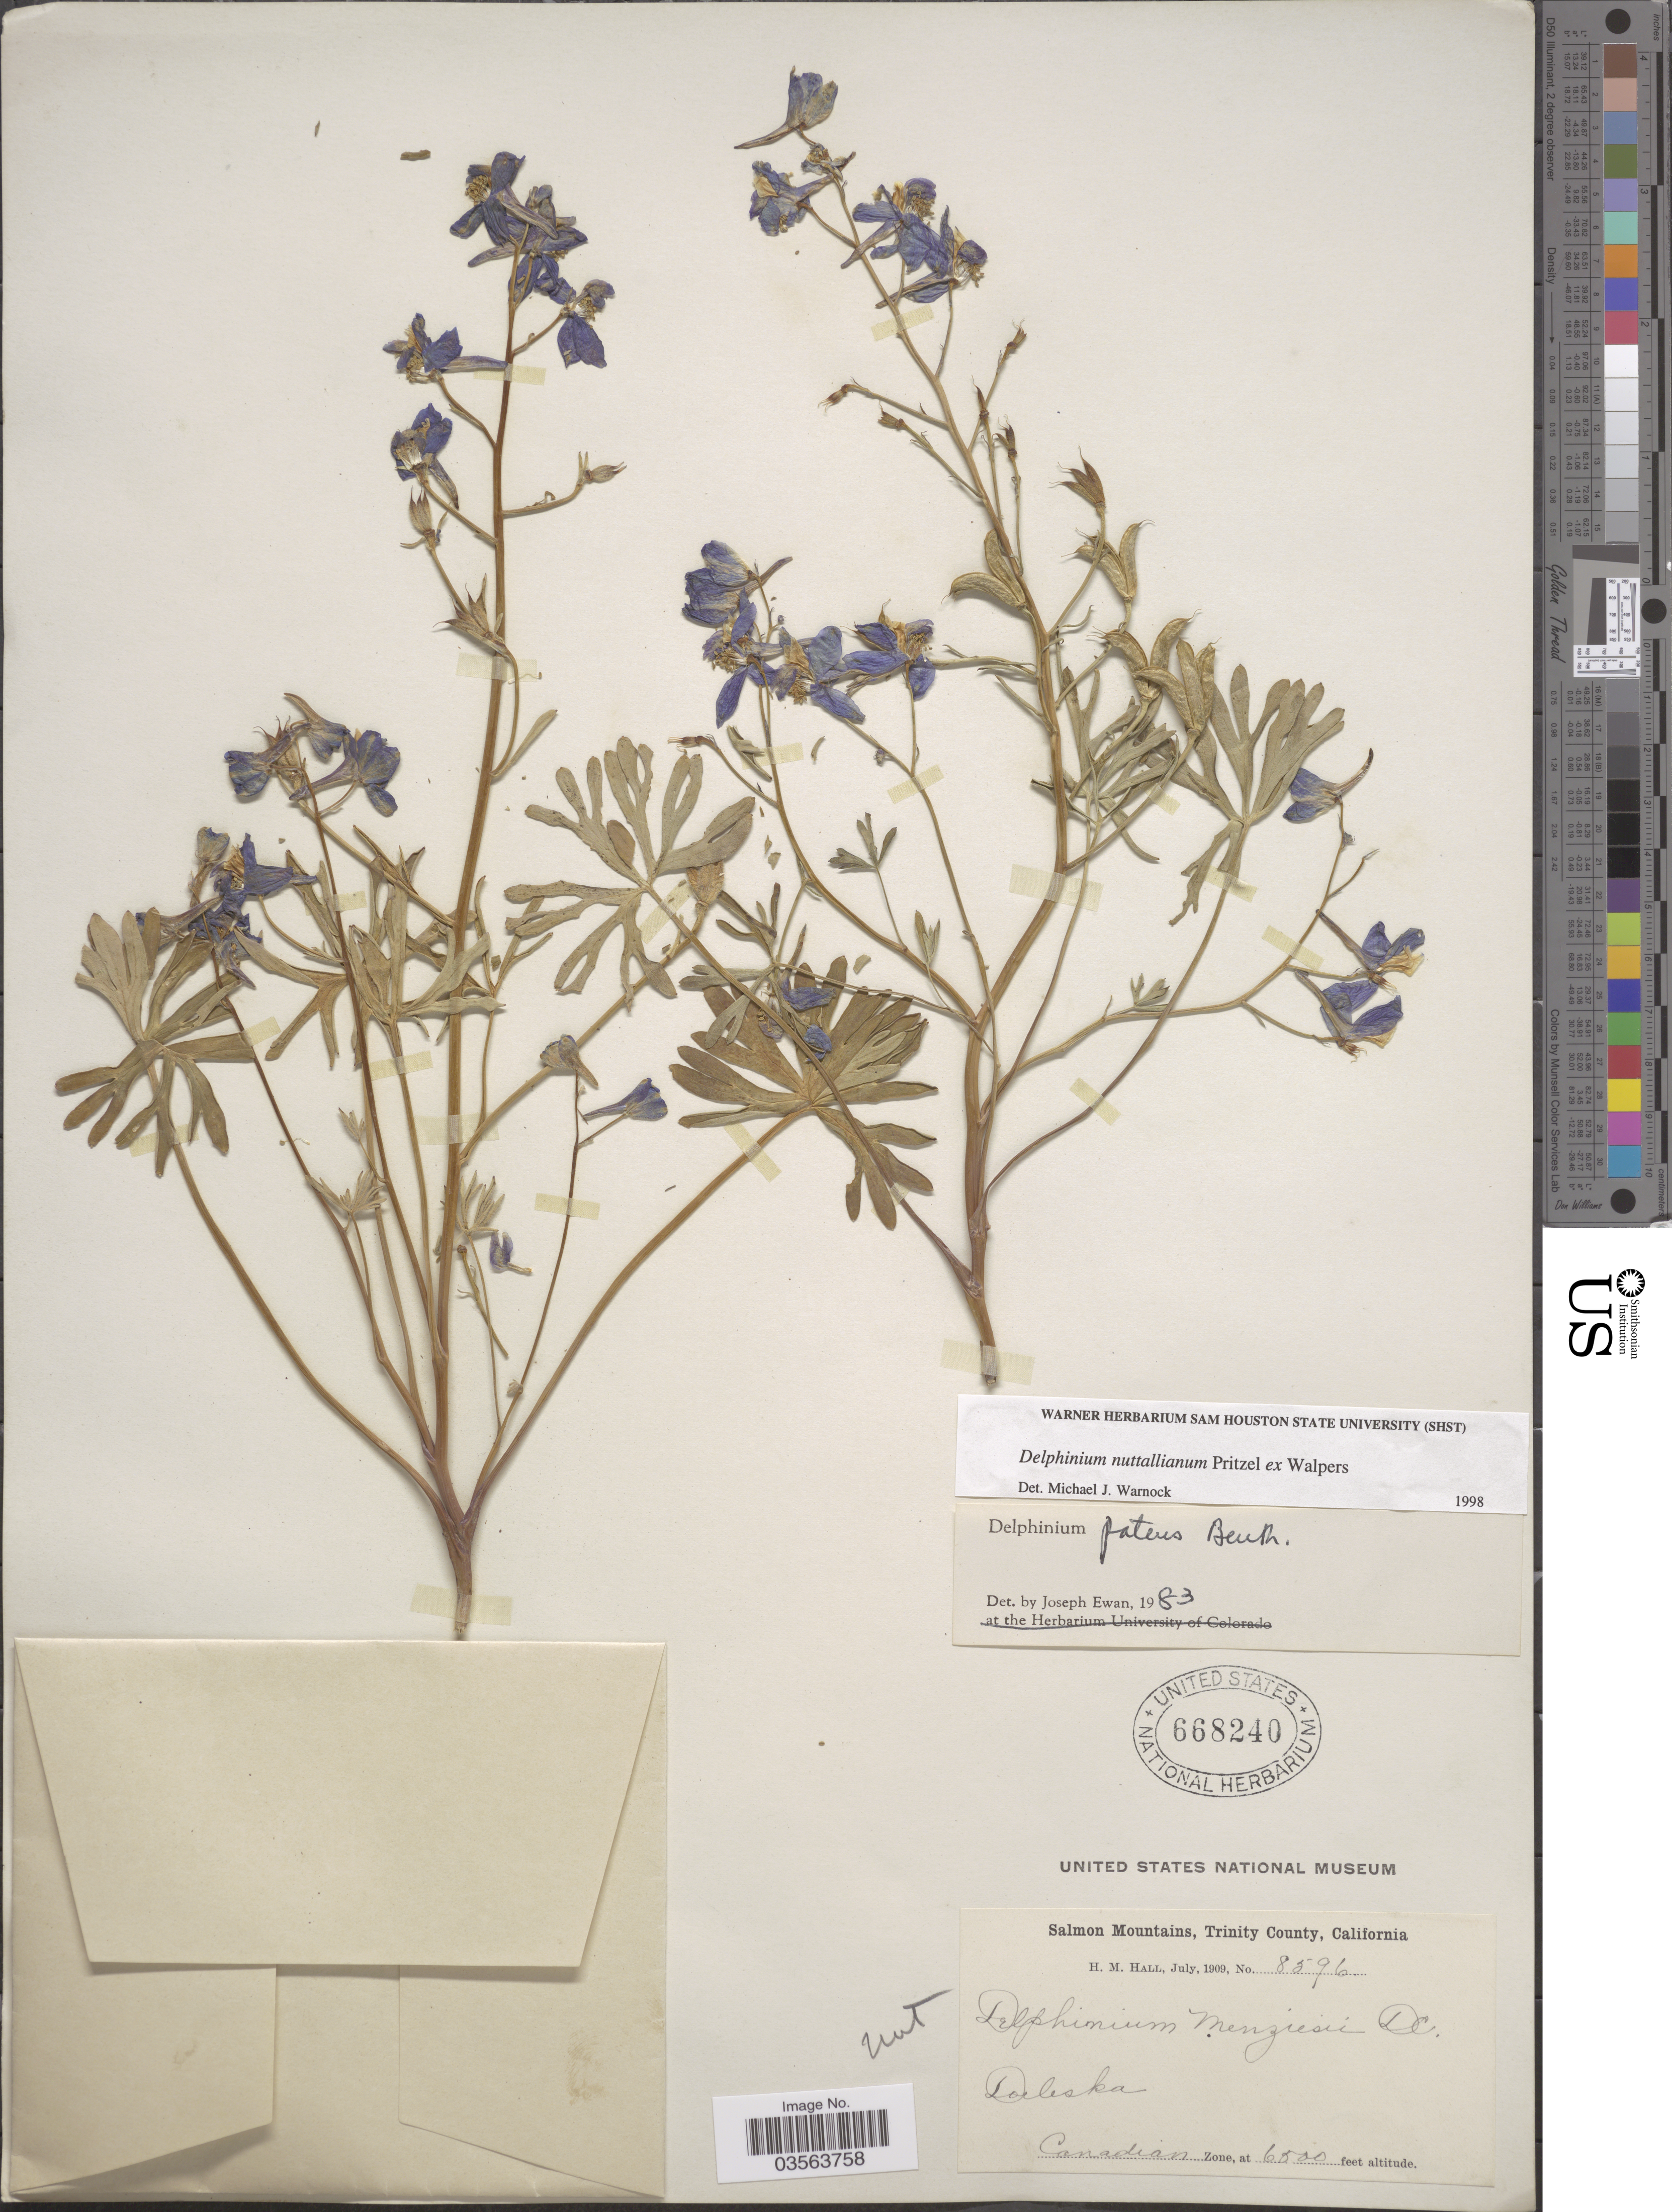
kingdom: Plantae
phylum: Tracheophyta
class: Magnoliopsida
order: Ranunculales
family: Ranunculaceae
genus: Delphinium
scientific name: Delphinium nuttallianum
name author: E. Pritz. ex Walpers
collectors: H. M. Hall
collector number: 8596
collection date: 1909-07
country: United States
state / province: California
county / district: Trinity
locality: Salmon Mountains, Trinity County. Dorleska. Canadian Zone.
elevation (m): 1981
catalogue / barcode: US 668240